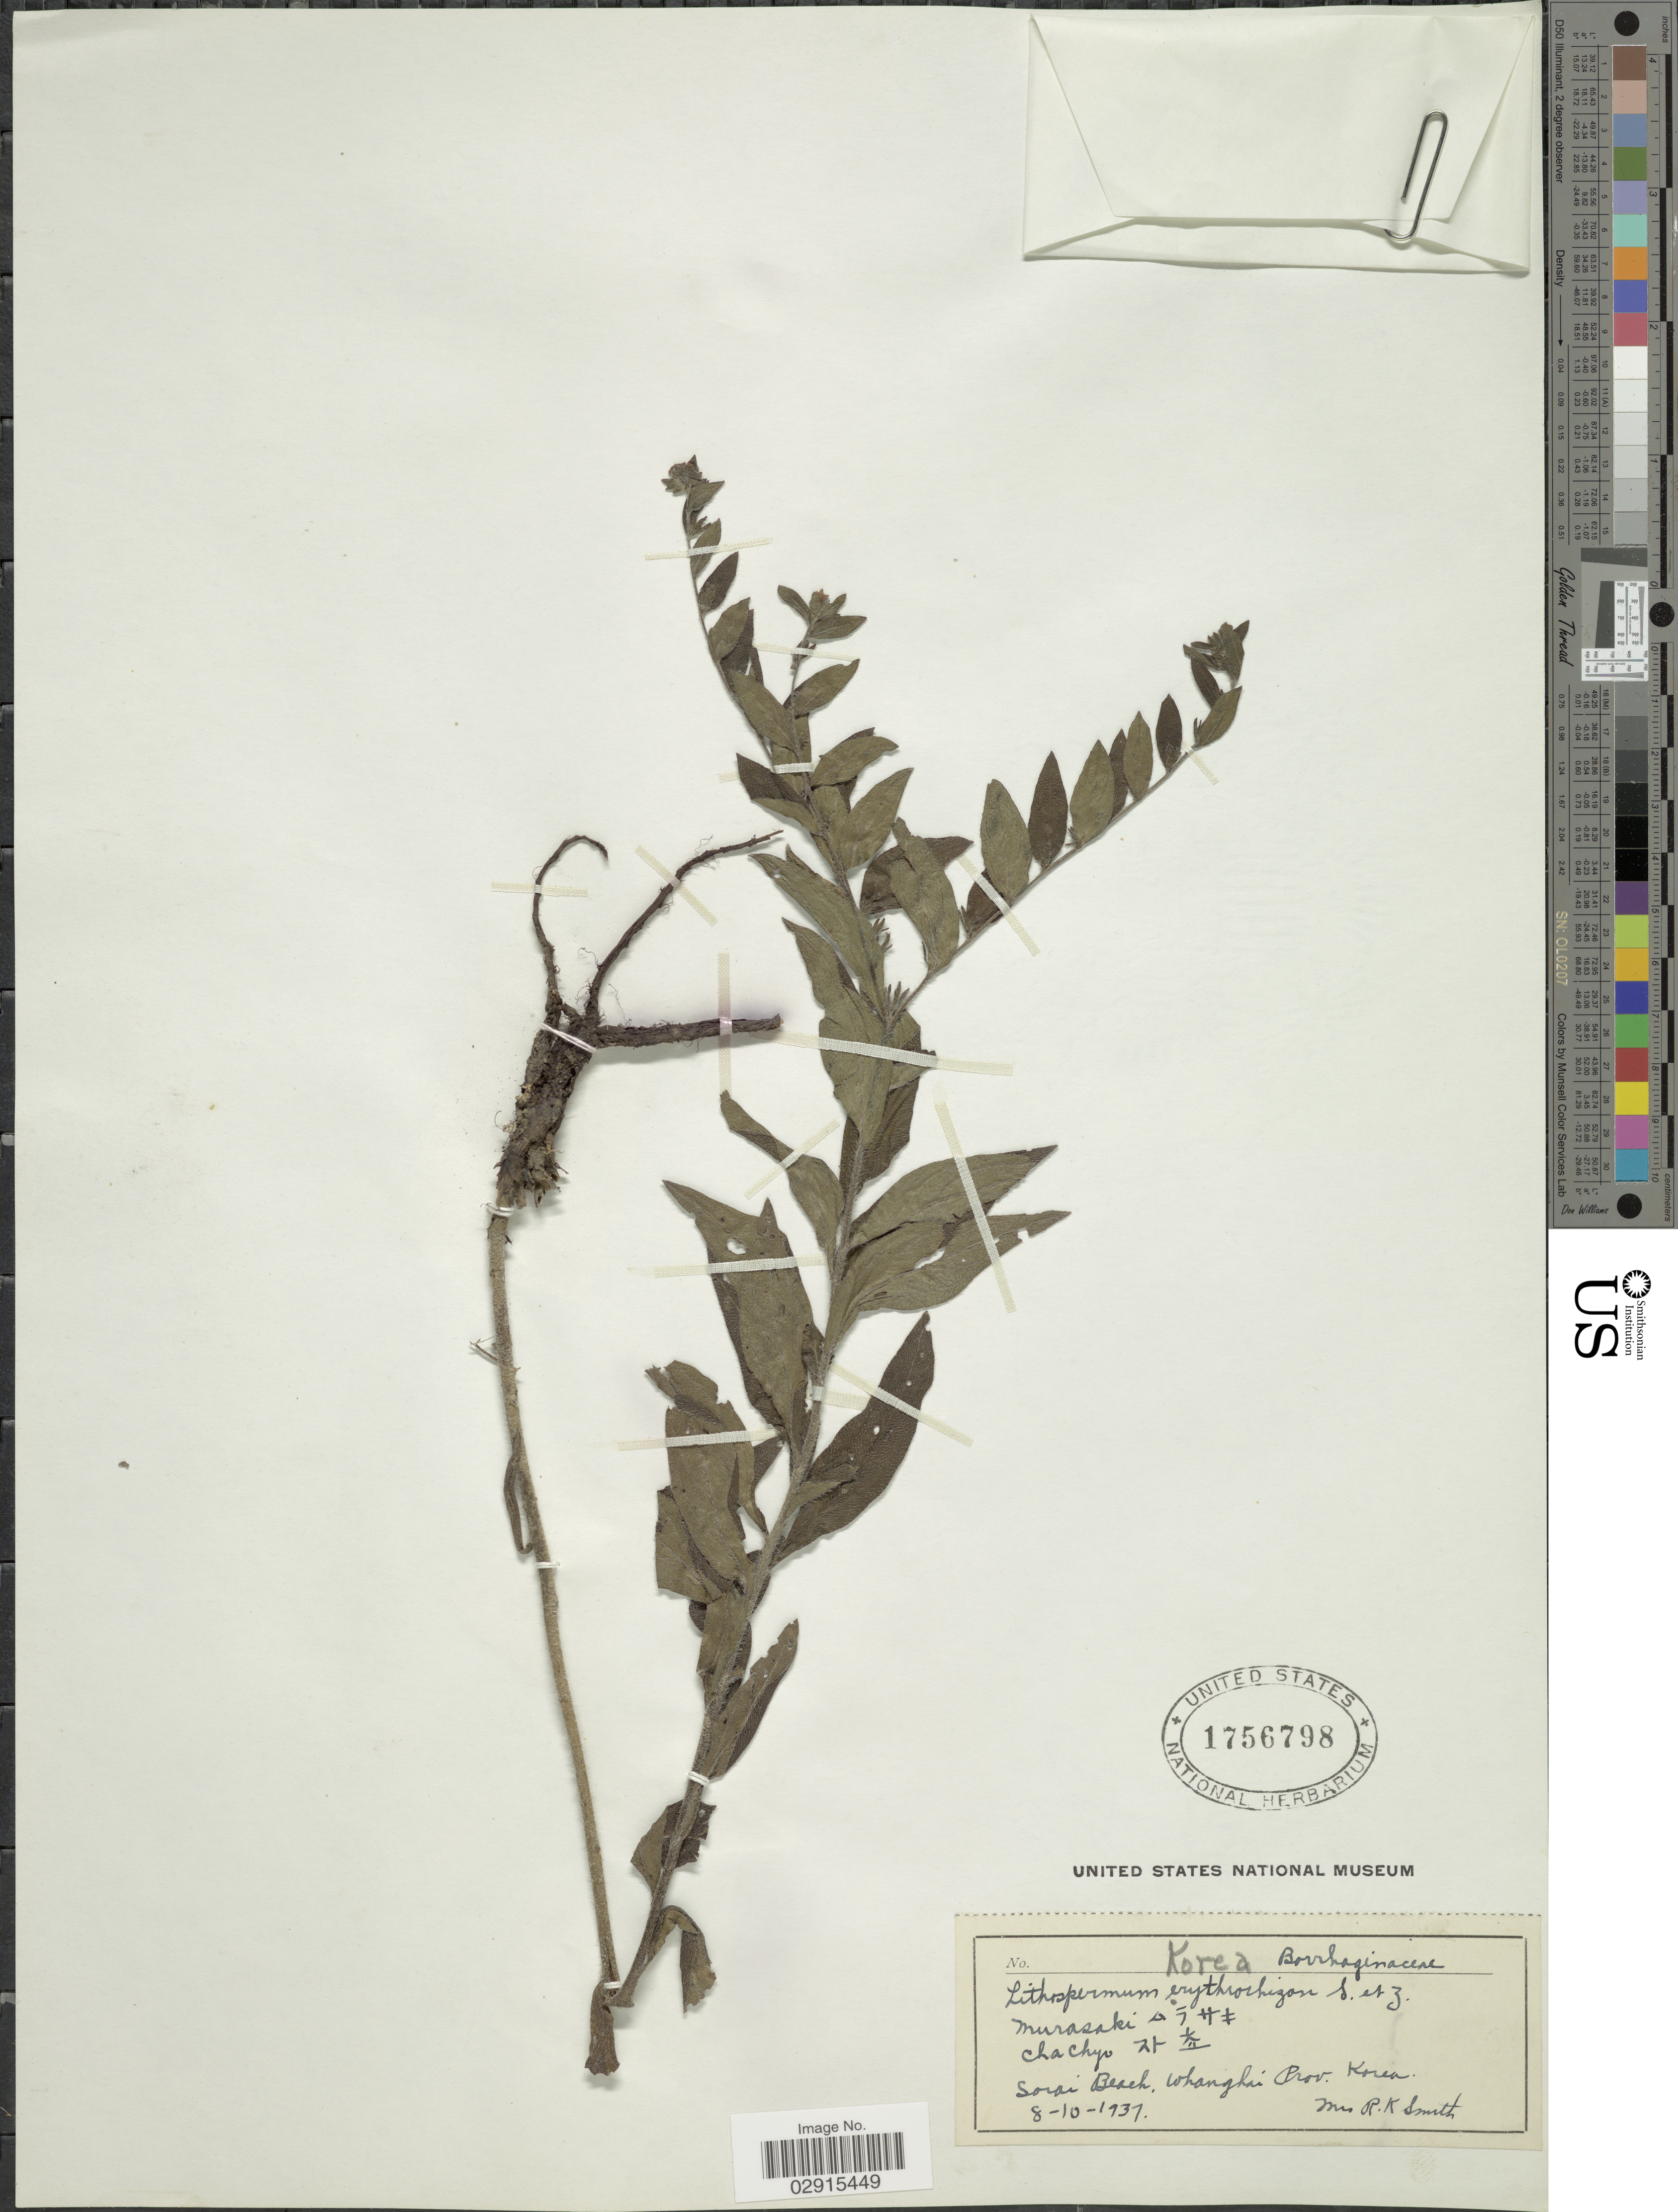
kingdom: Plantae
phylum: Tracheophyta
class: Magnoliopsida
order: Boraginales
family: Boraginaceae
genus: Lithospermum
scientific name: Lithospermum erythrorhizon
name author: Siebold & Zucc.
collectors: Mrs. R. K. Smith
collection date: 1937-10-08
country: North Korea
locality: Sorai Beach, Whanghai. Prov. Korea.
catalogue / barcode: US 1756798